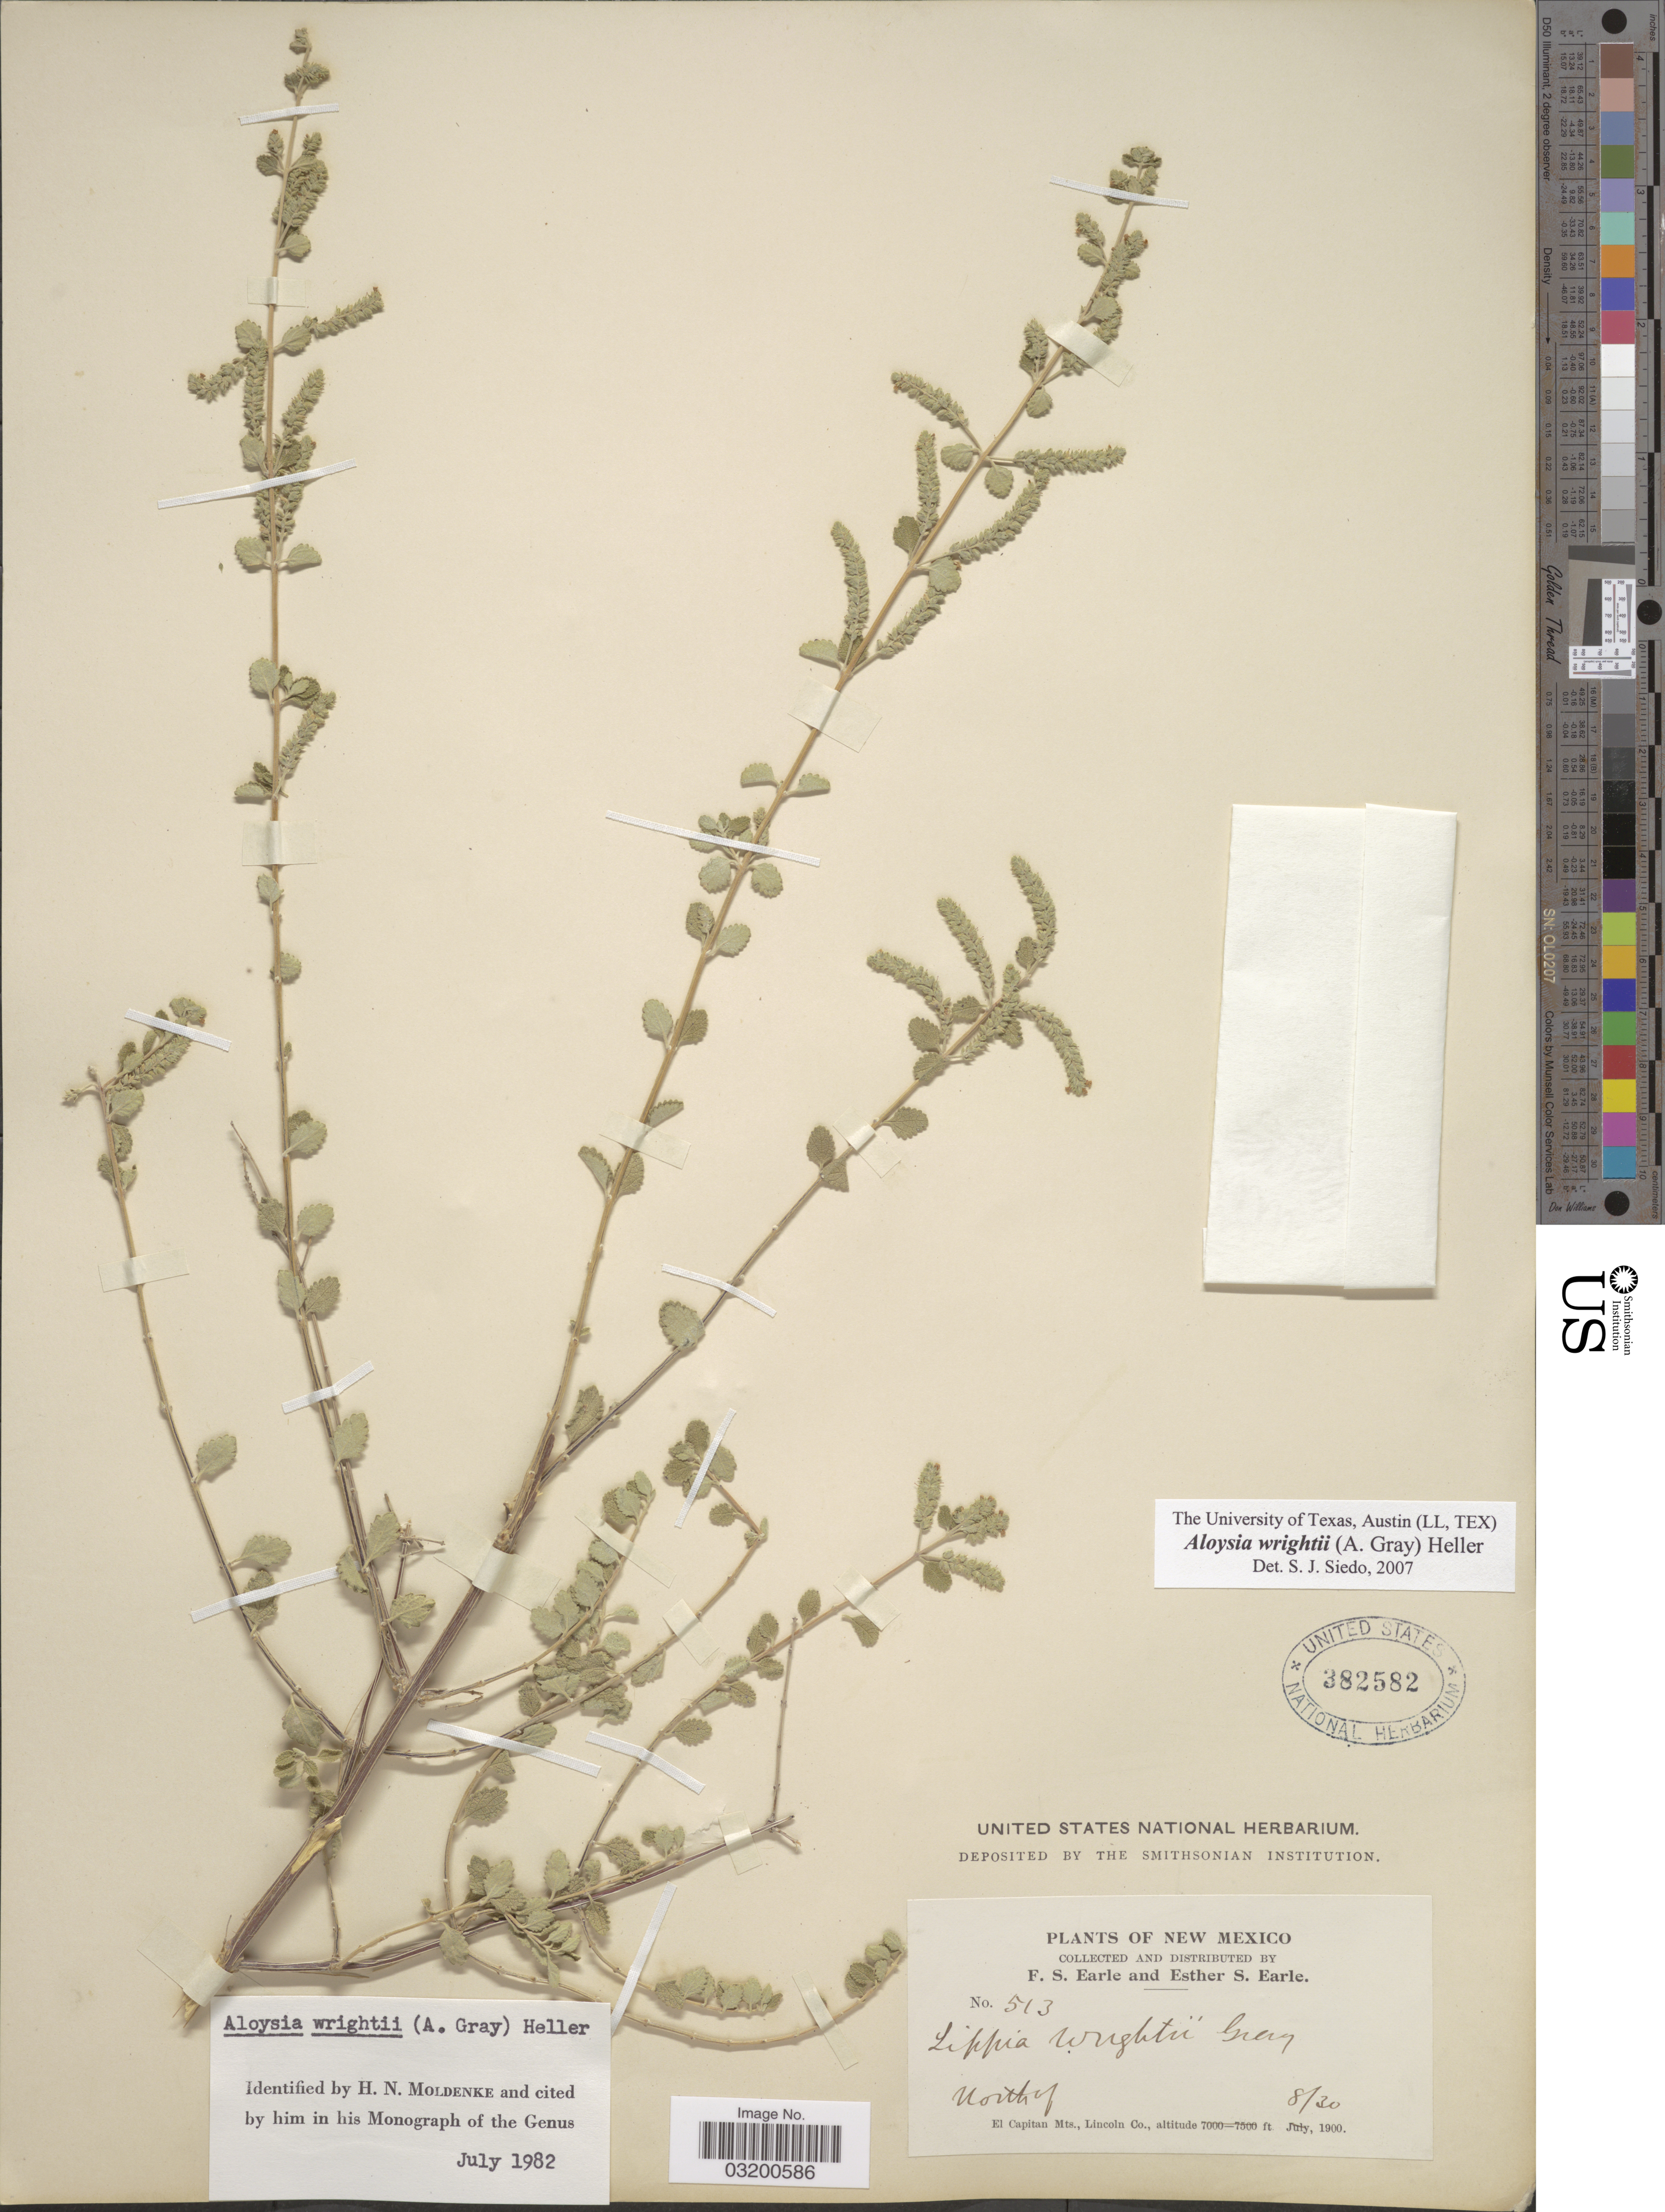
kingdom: Plantae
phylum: Tracheophyta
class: Magnoliopsida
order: Lamiales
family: Verbenaceae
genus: Aloysia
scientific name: Aloysia wrightii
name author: A. Heller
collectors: F. S. Earle & E. S. Earle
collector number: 513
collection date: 1900-08-30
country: United States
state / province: New Mexico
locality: North of El Capitan Mts., Lincoln Co.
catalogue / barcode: US 382582